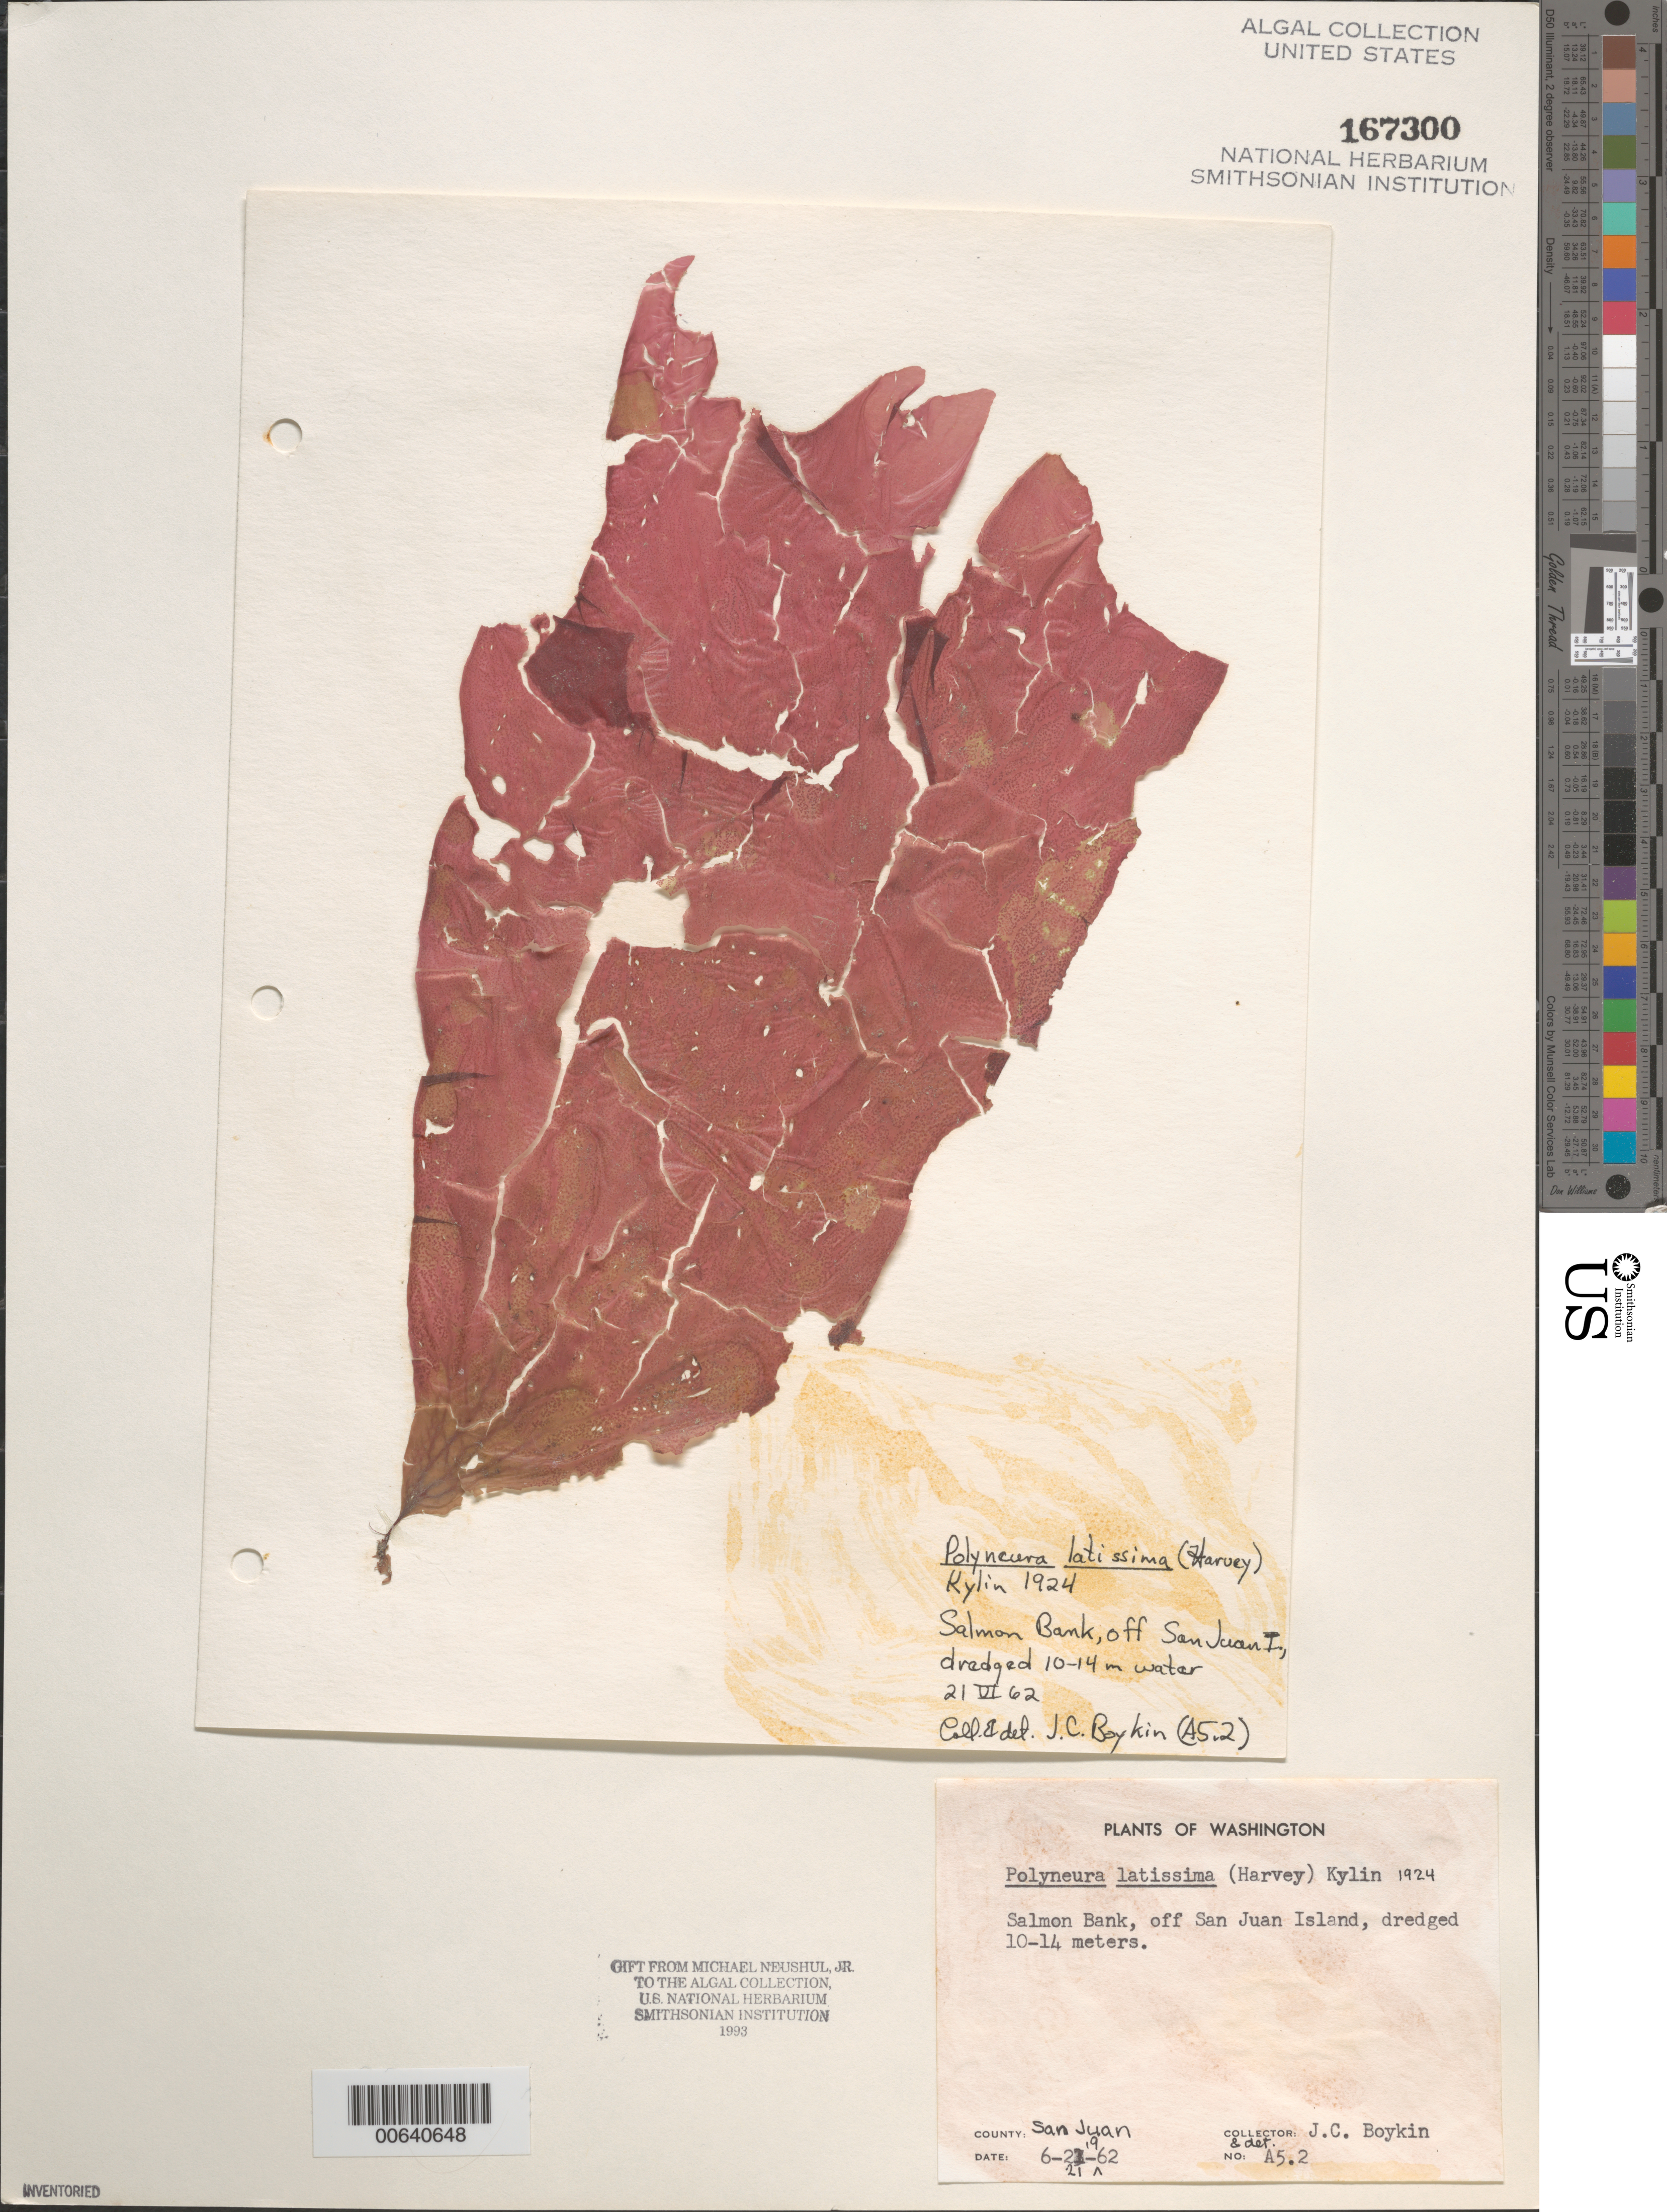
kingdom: Plantae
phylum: Rhodophyta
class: Florideophyceae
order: Ceramiales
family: Delesseriaceae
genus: Polyneura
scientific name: Polyneura latissima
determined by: Boykin, J. C.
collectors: J. Boykin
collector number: A5.2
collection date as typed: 21 Jun 1962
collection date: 1962-06-21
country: United States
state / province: Washington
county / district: San Juan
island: San Juan Island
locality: Salmon Bank, off San Juan Island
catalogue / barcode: US 167300